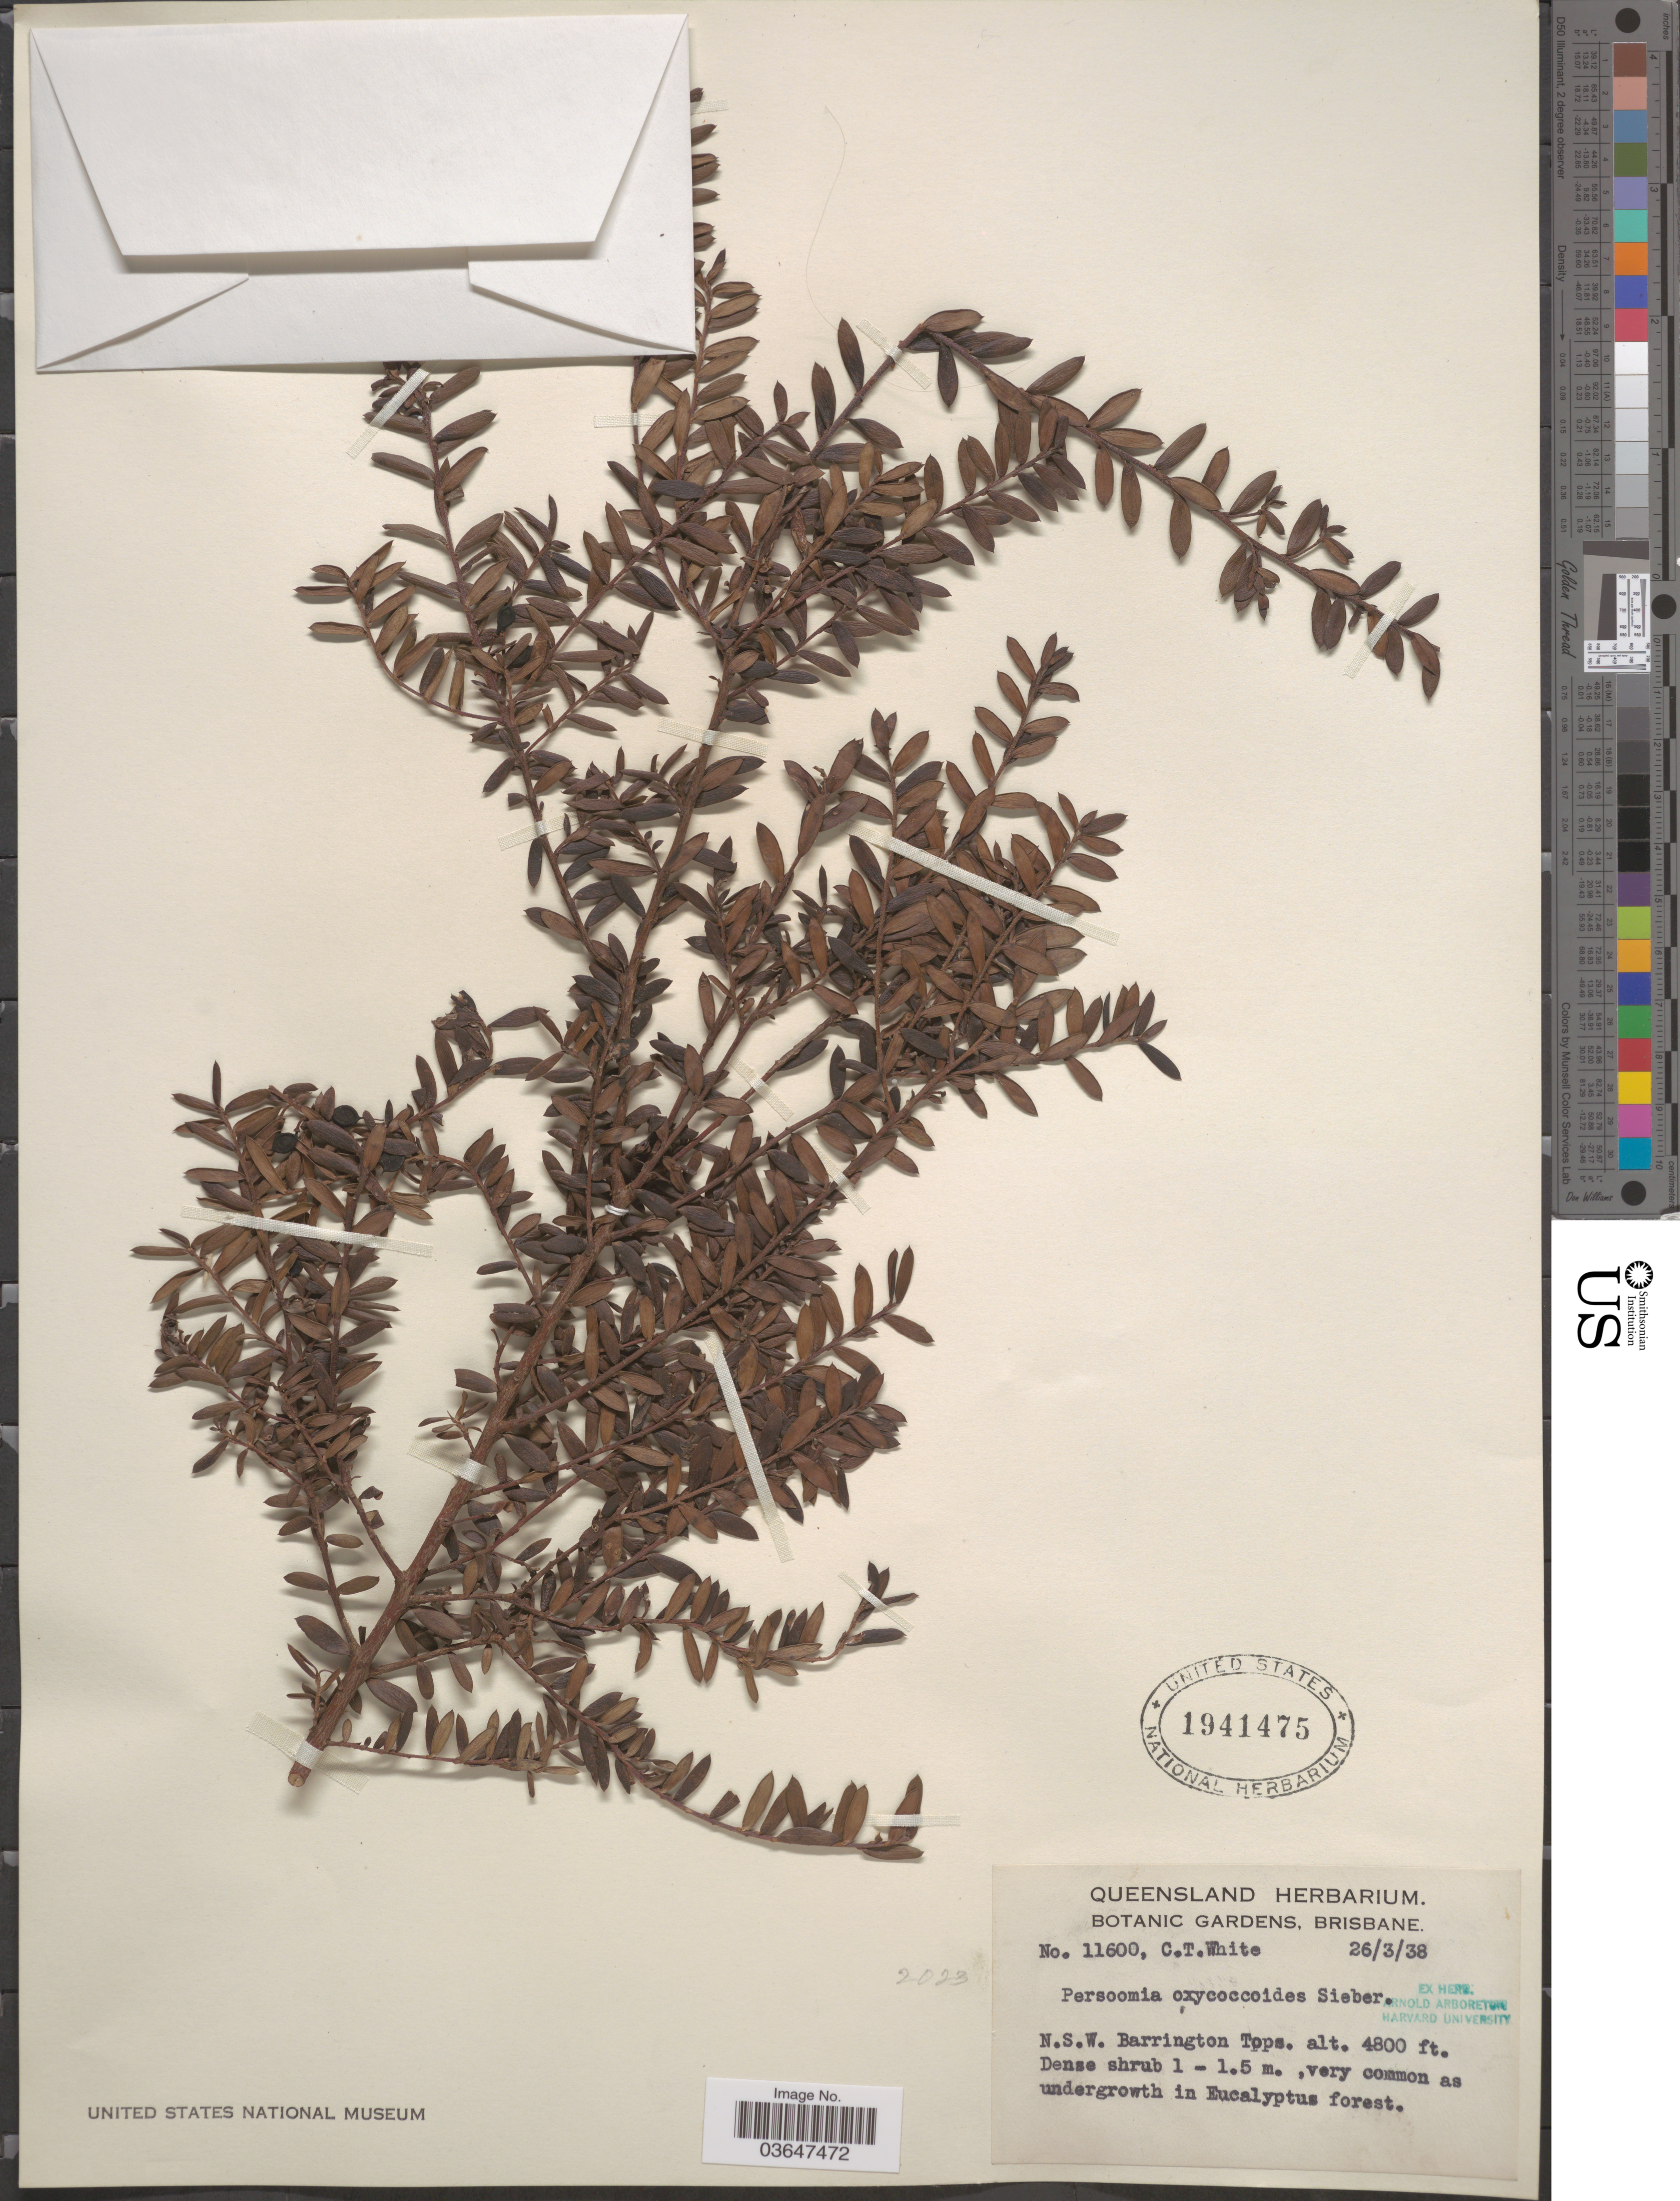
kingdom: Plantae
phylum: Tracheophyta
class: Magnoliopsida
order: Proteales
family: Proteaceae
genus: Persoonia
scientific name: Persoonia oxycoccoides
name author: Sieber ex Schult.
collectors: C. T. White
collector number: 11600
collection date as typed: Transcribed d/m/y: 26/3/38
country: Australia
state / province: New South Wales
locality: Barrington Tops.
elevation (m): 1463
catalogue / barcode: US 1941475